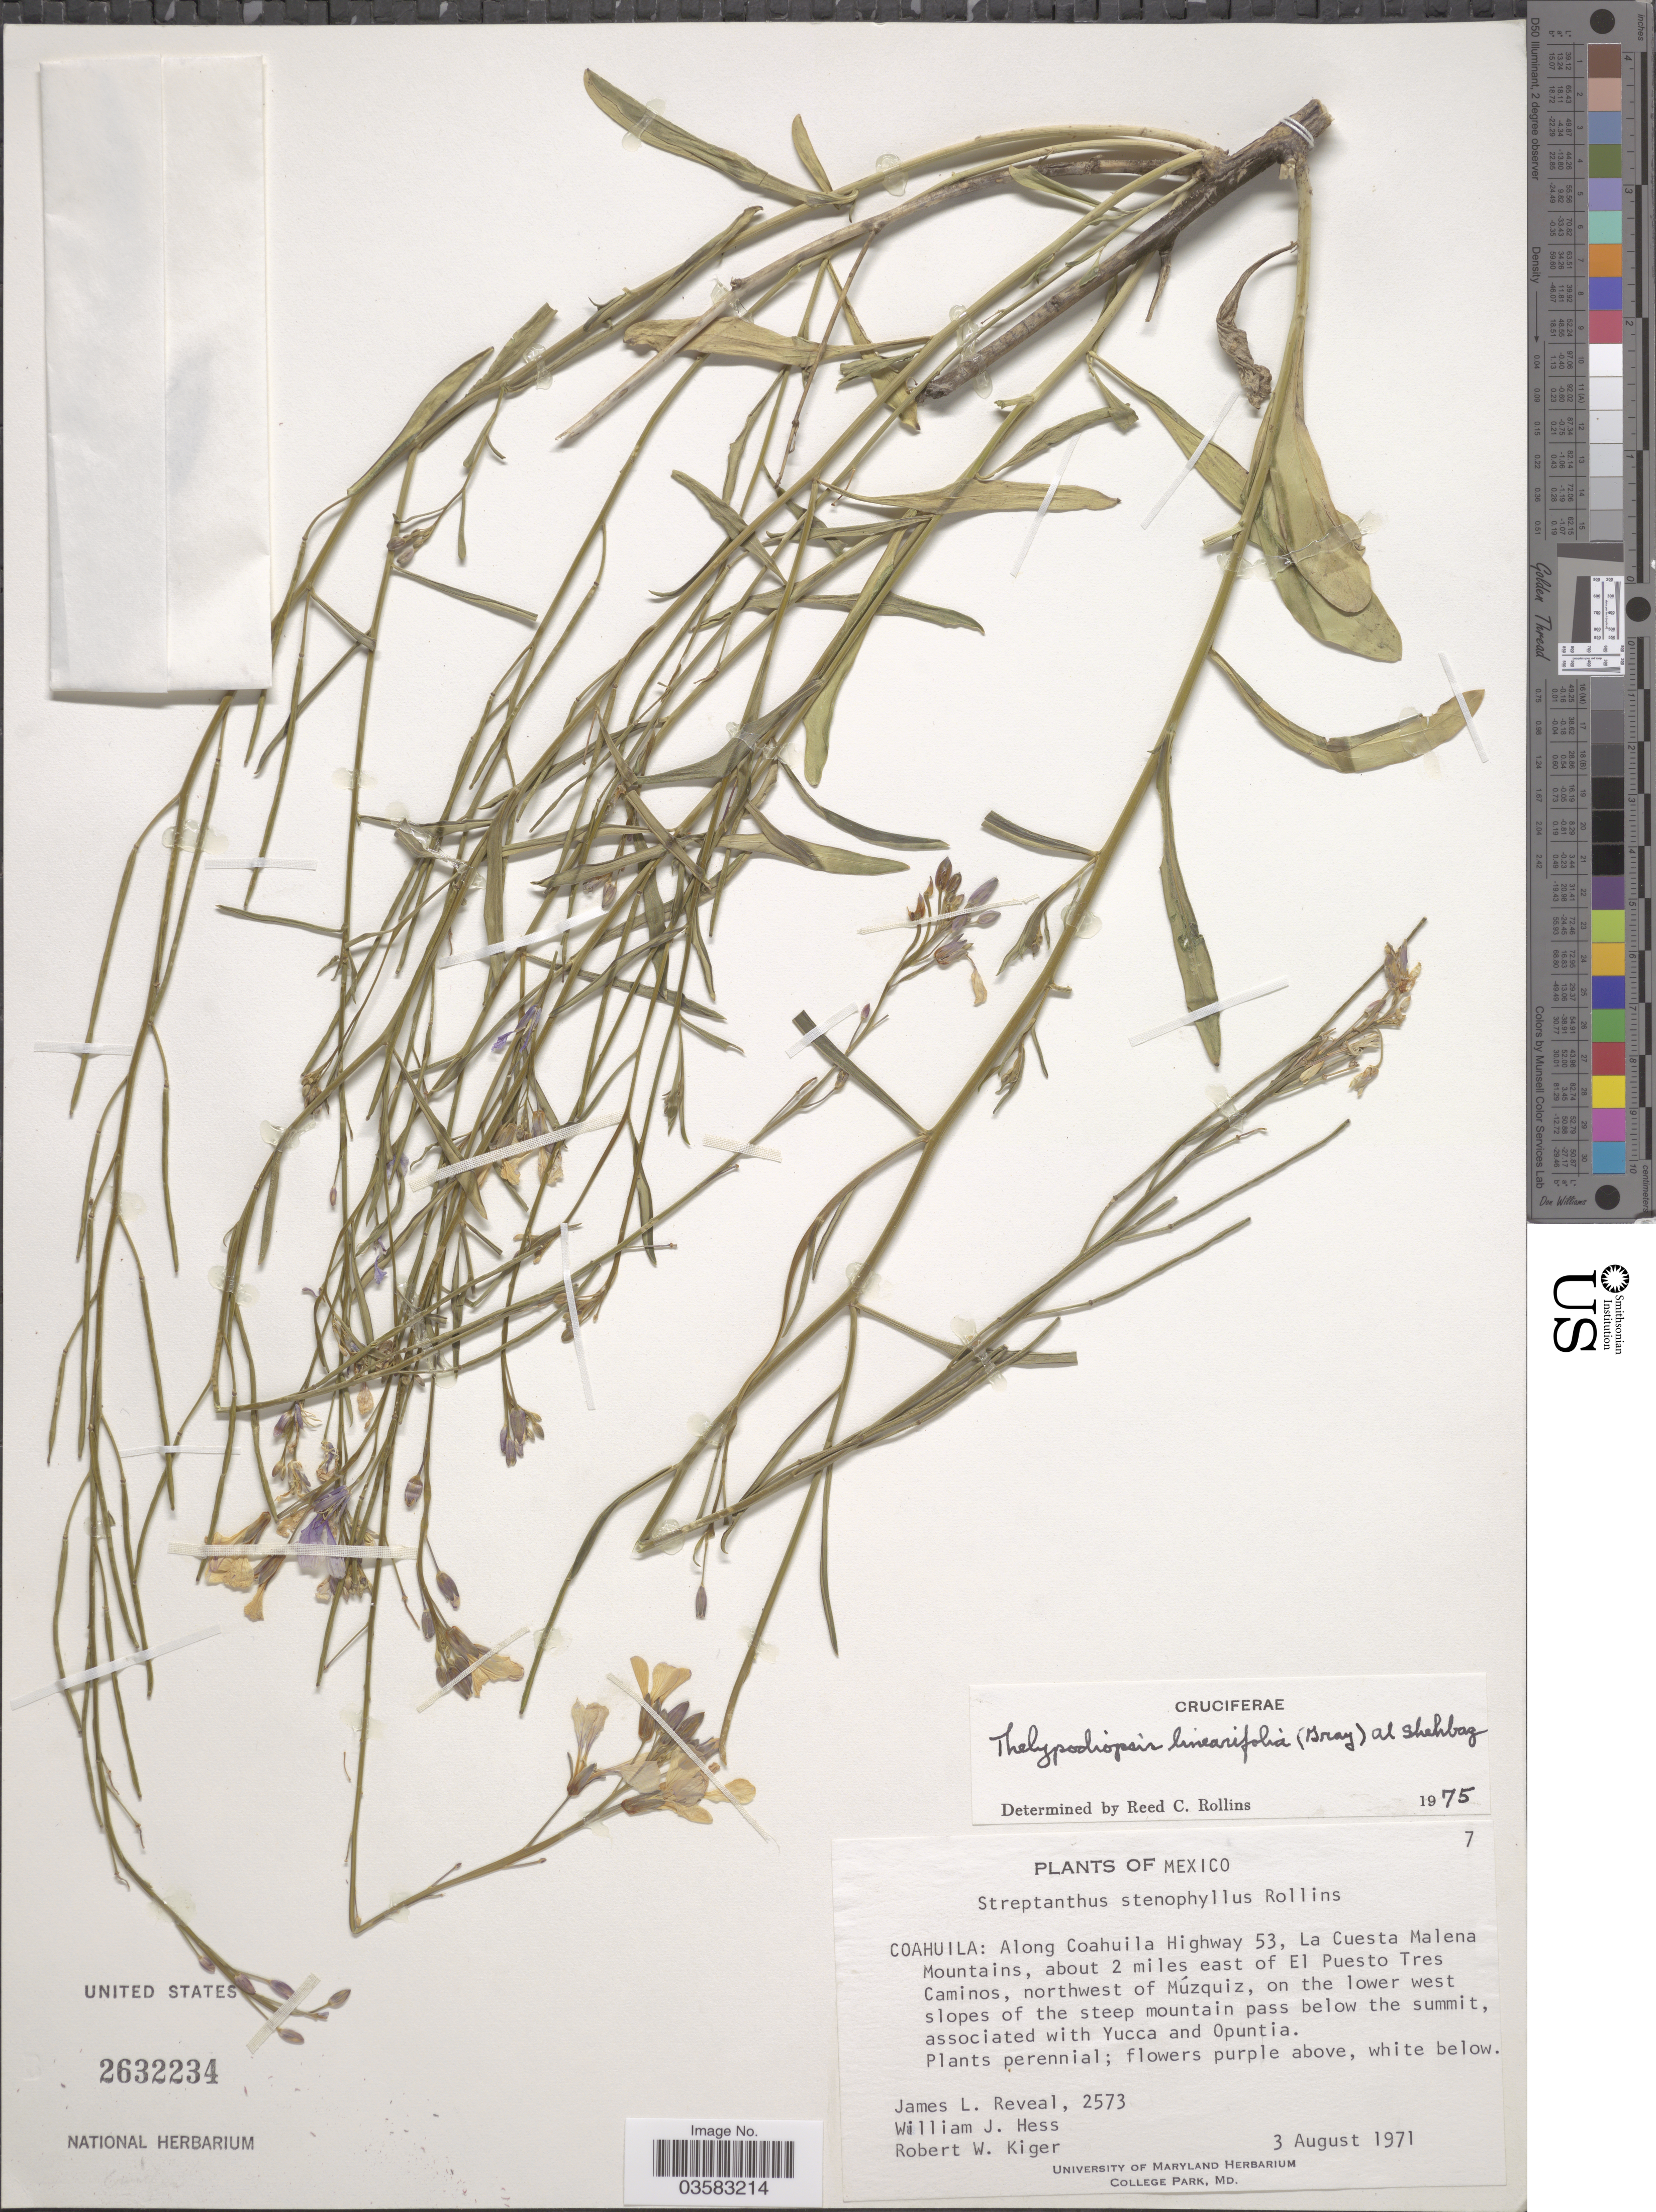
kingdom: Plantae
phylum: Tracheophyta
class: Magnoliopsida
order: Brassicales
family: Brassicaceae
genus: Sisymbrium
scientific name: Sisymbrium linearifolium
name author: (A. Gray) Payson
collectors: J. L. Reveal, W. Hess & R. Kiger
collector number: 2573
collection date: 1971-08-03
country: Mexico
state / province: Coahuila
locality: Along Coahuila Highway 53, La Cuesta Malena Mountains, about 2 miles east of El Puesto Tres Caminos, northwest of Múzquiz, on the lower west slopes of the steep mountain pass below the summit, associated with Yucca and Opuntia.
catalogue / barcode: US 2632234